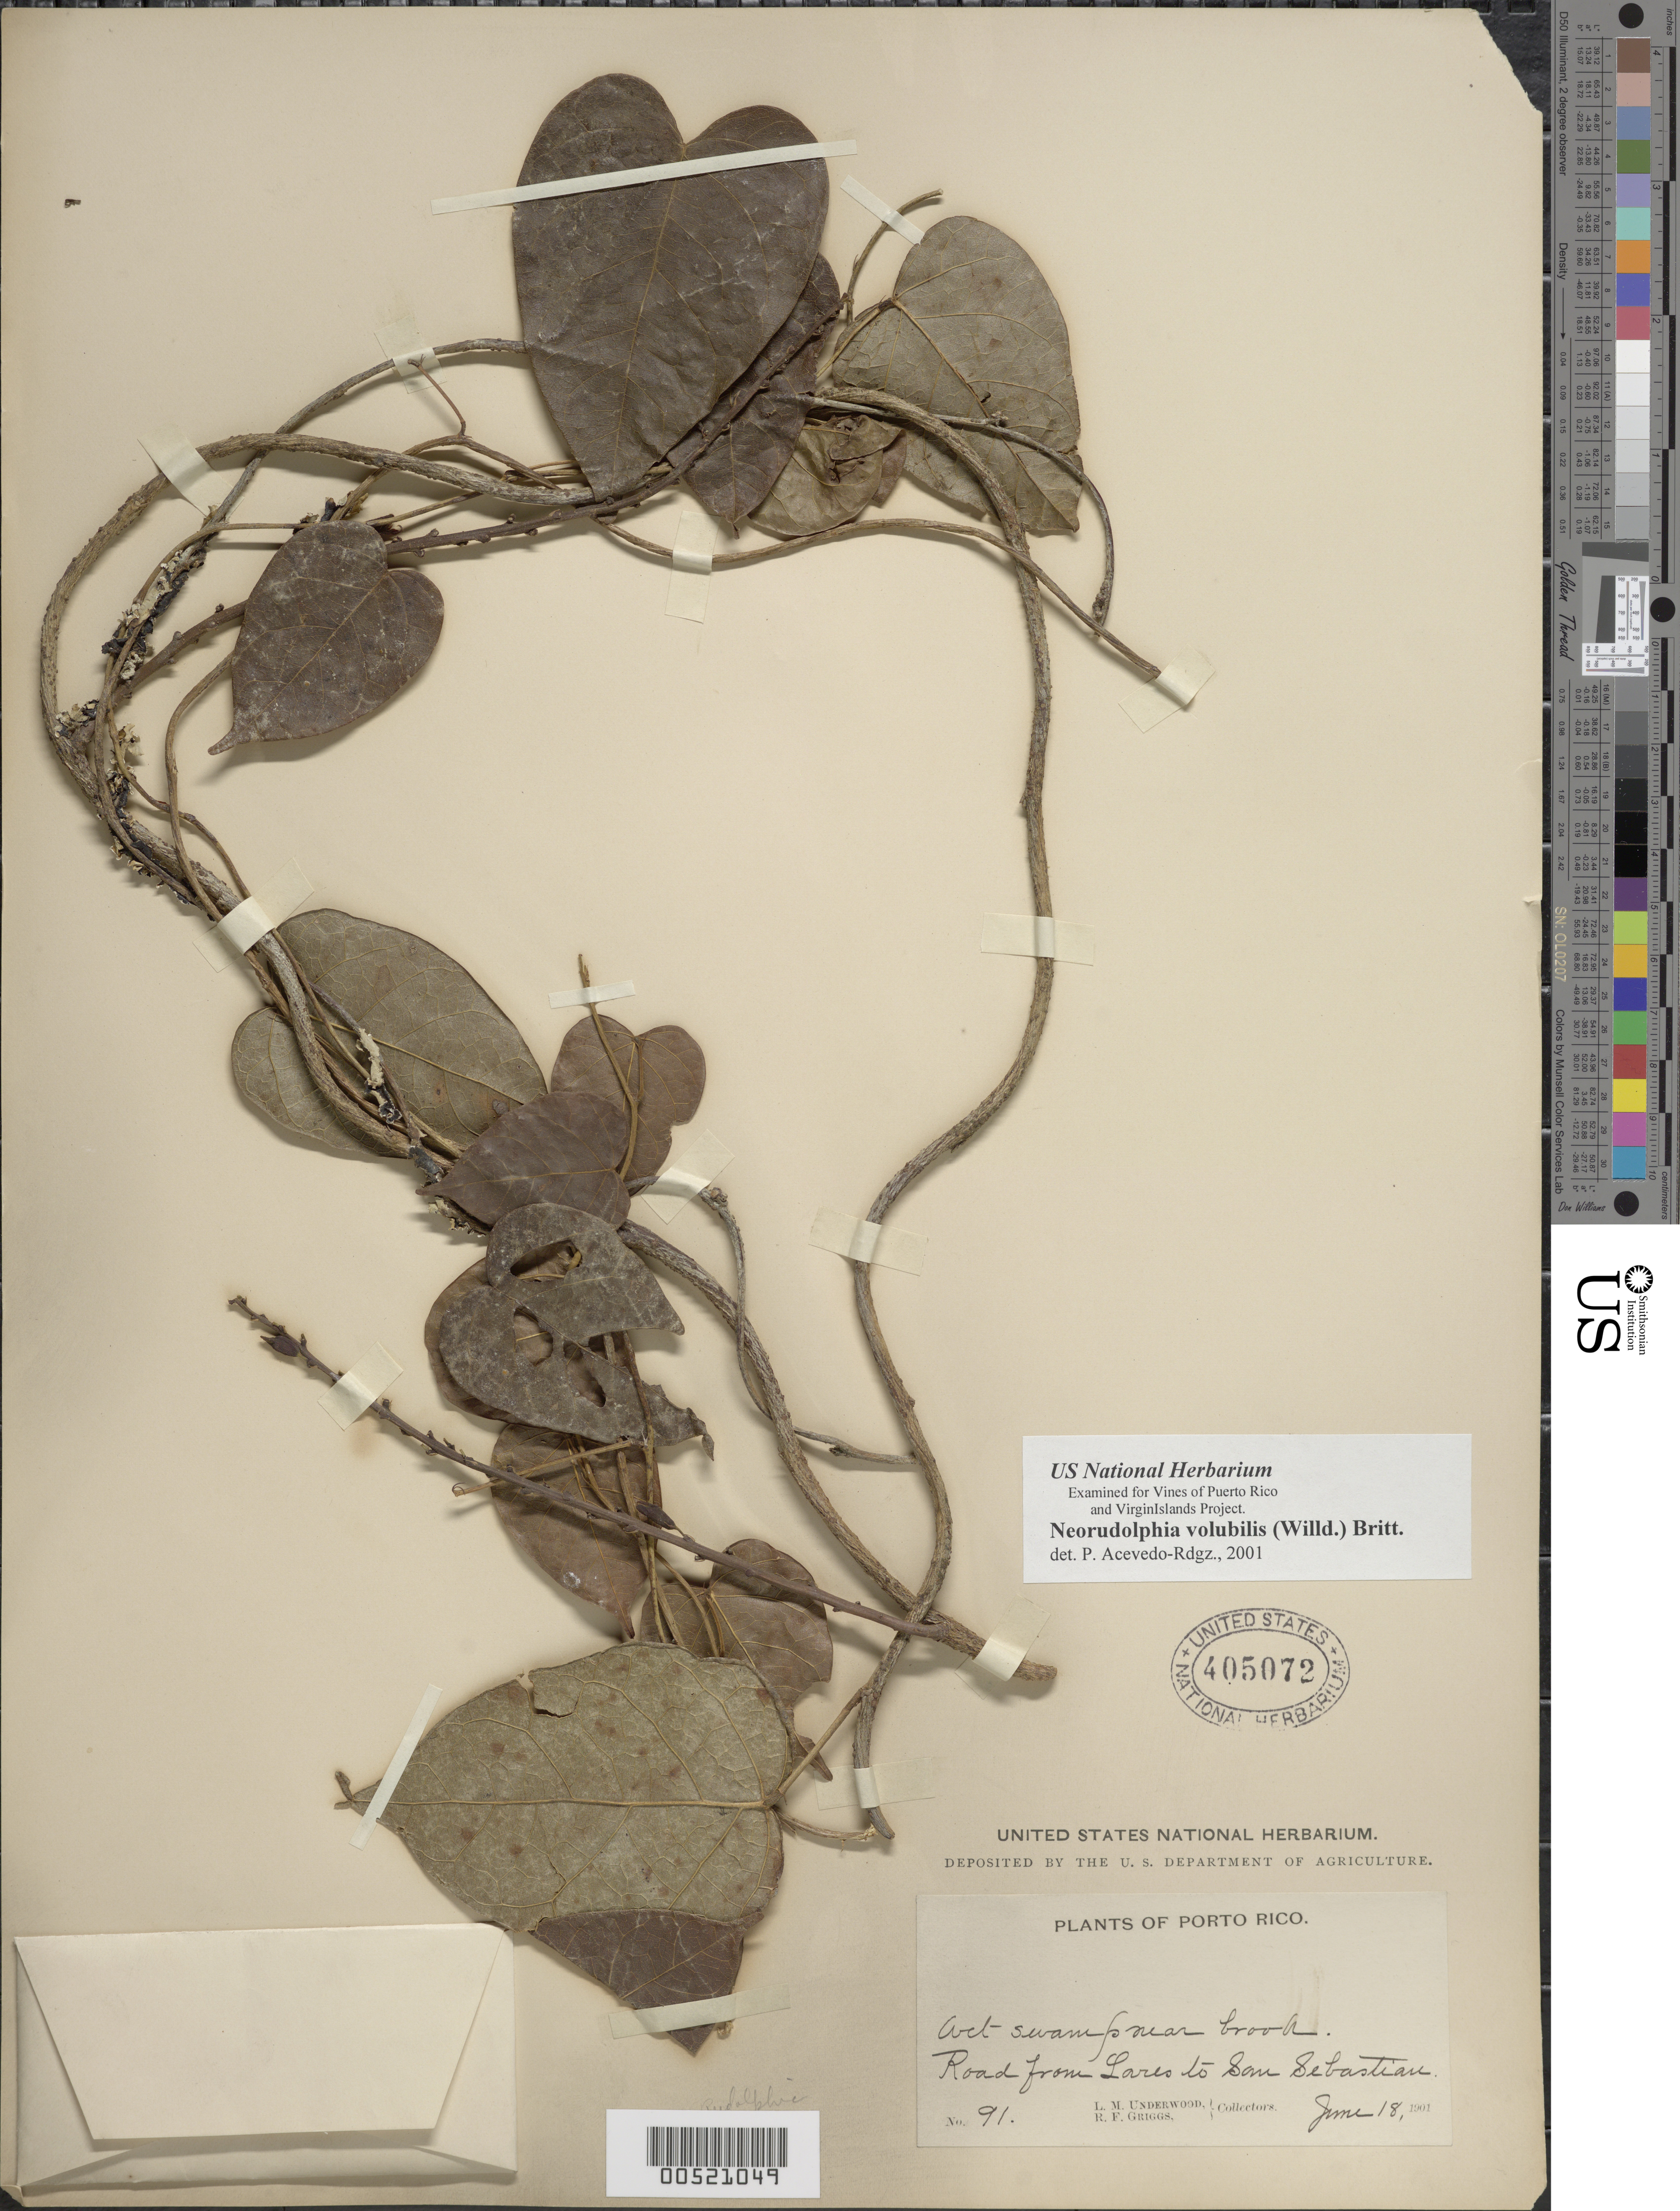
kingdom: Plantae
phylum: Tracheophyta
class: Magnoliopsida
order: Fabales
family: Fabaceae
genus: Rhodopis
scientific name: Rhodopis volubilis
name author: (Willd.) L.P. Queiroz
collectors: L. M. Underwood & R. F. Griggs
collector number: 91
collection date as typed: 18 Jun 1901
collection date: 1901-06-18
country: Puerto Rico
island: Greater Antilles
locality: Road from Lareo to San Sebastian.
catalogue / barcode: US 405072